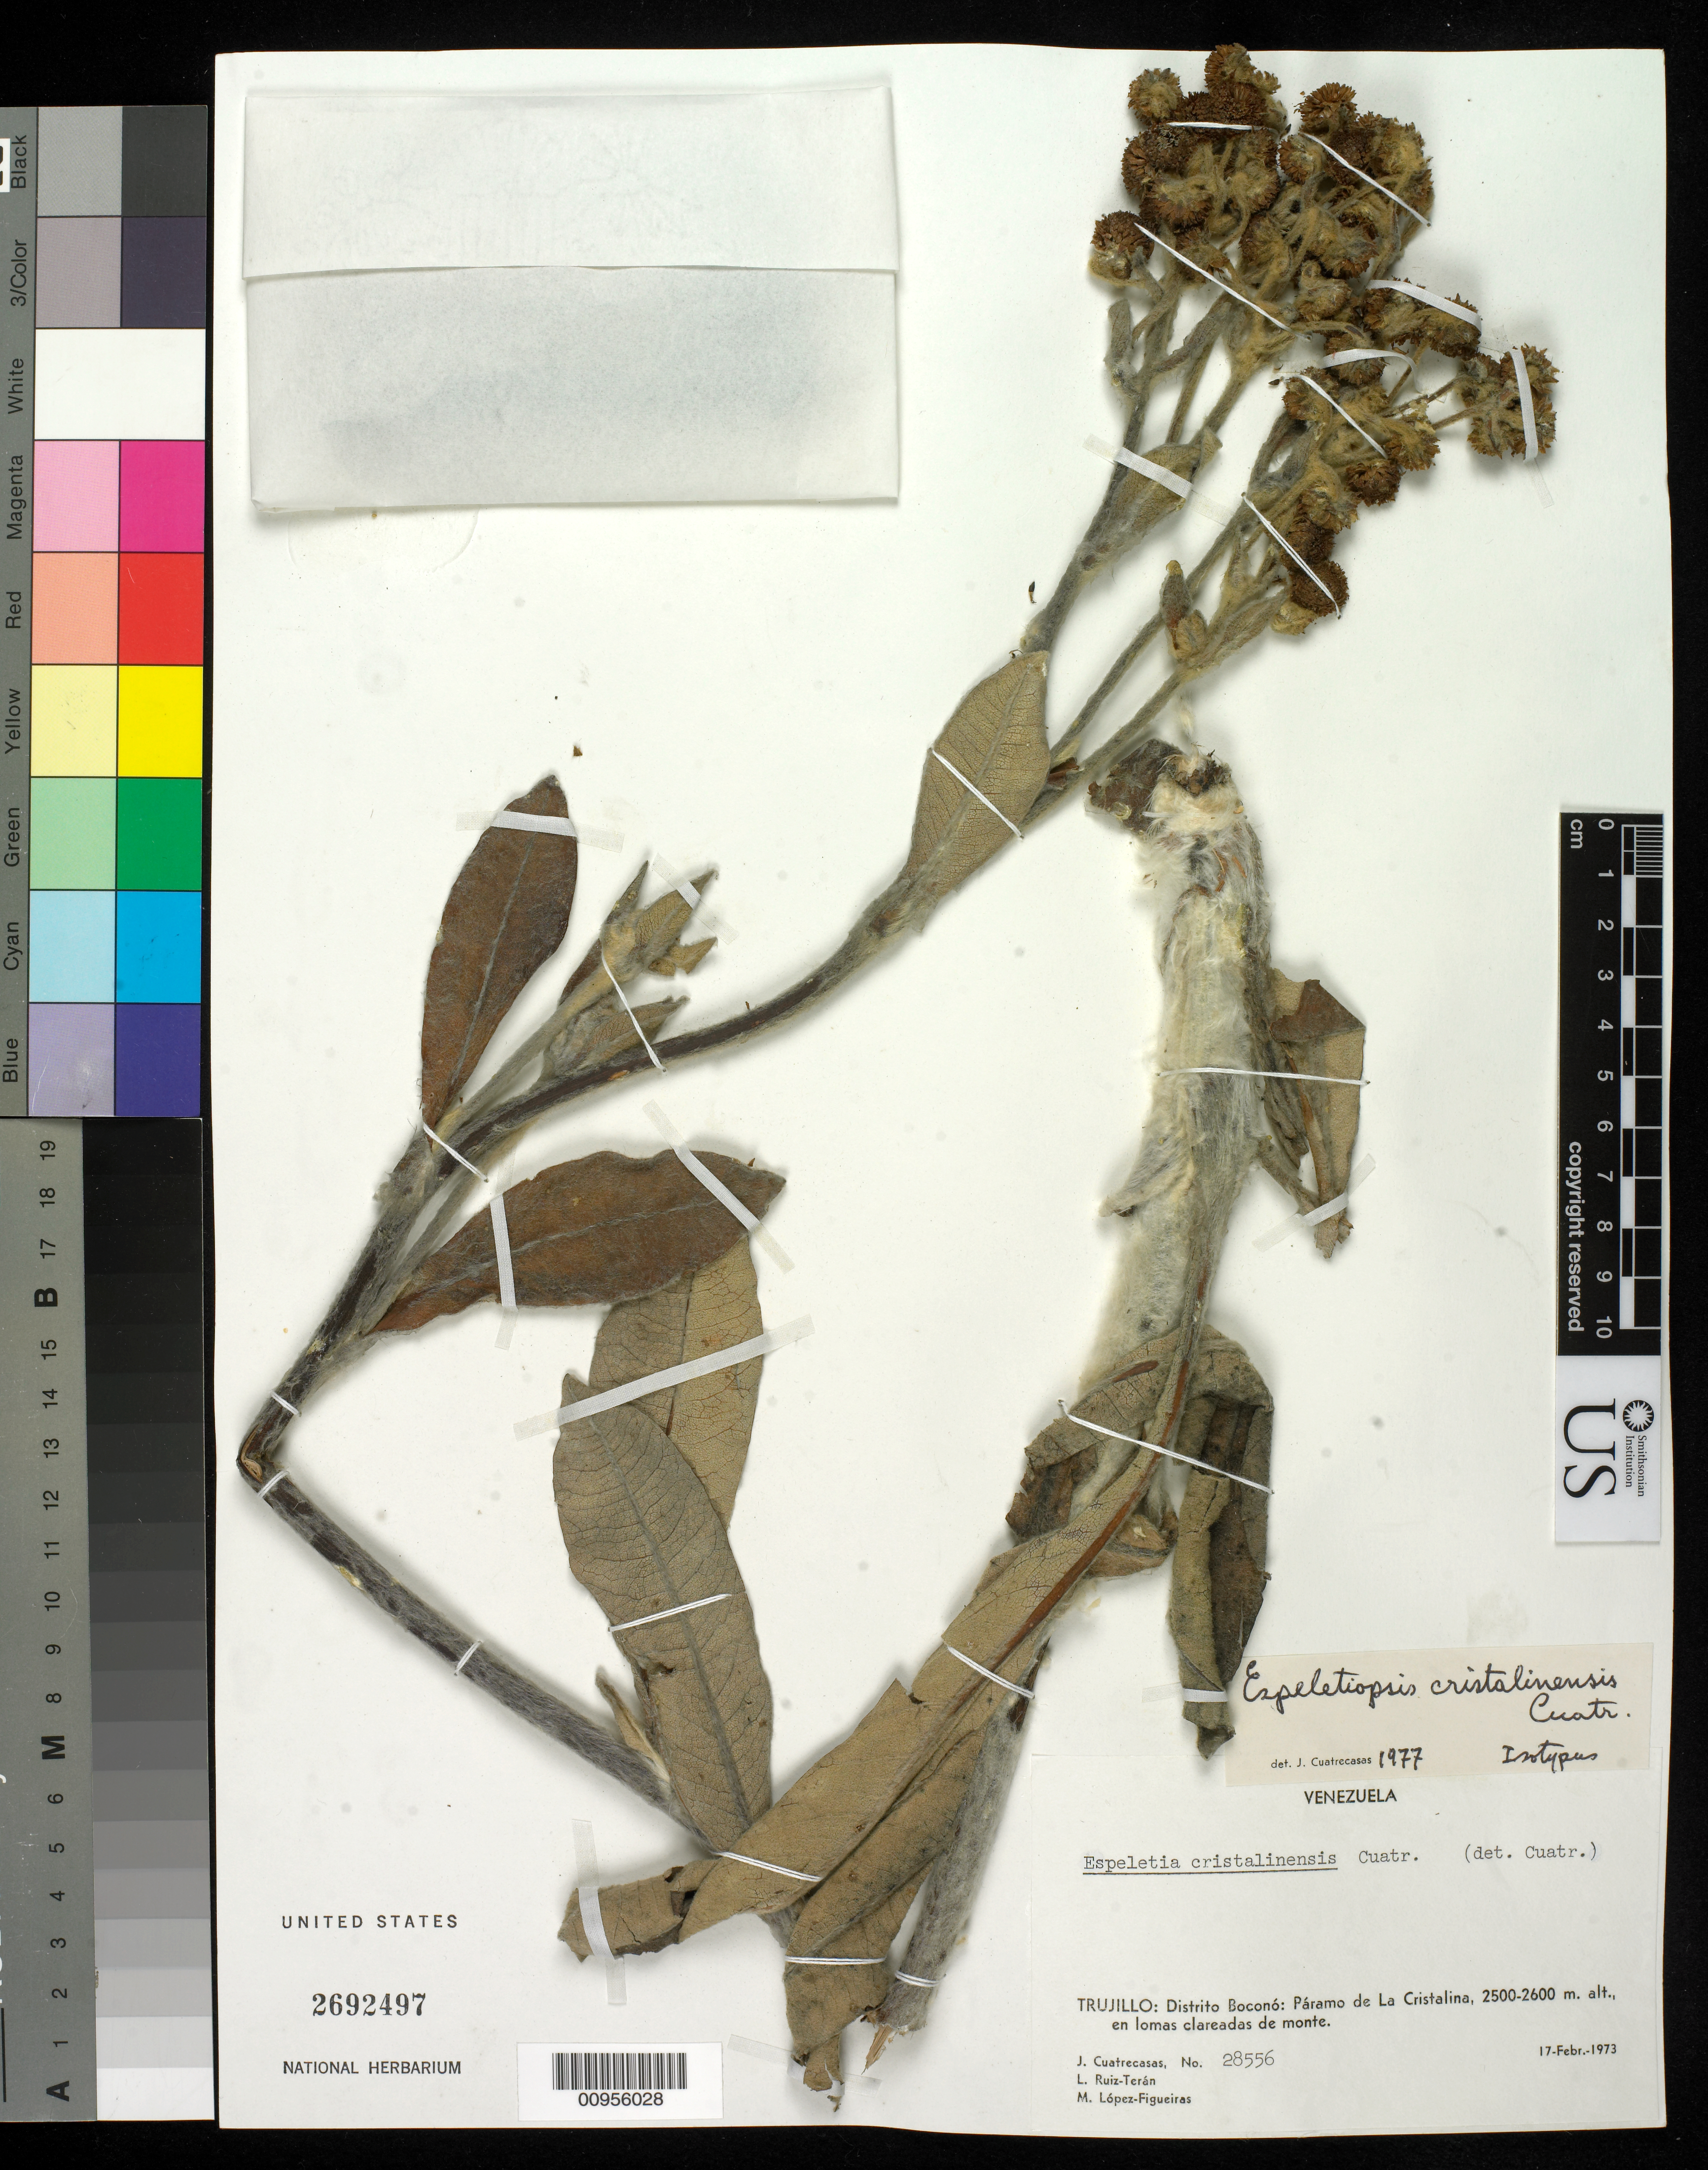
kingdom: Plantae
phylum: Tracheophyta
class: Magnoliopsida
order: Asterales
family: Asteraceae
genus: Espeletia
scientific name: Espeletia cristalinensis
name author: Cuatrec.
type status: Isotype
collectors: J. Cuatrecasas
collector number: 28556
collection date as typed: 17 Feb 1973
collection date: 1973-02-17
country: Venezuela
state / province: Trujillo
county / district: Bocono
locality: Páramo de La Cristalina.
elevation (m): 2500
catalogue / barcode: US 2692497